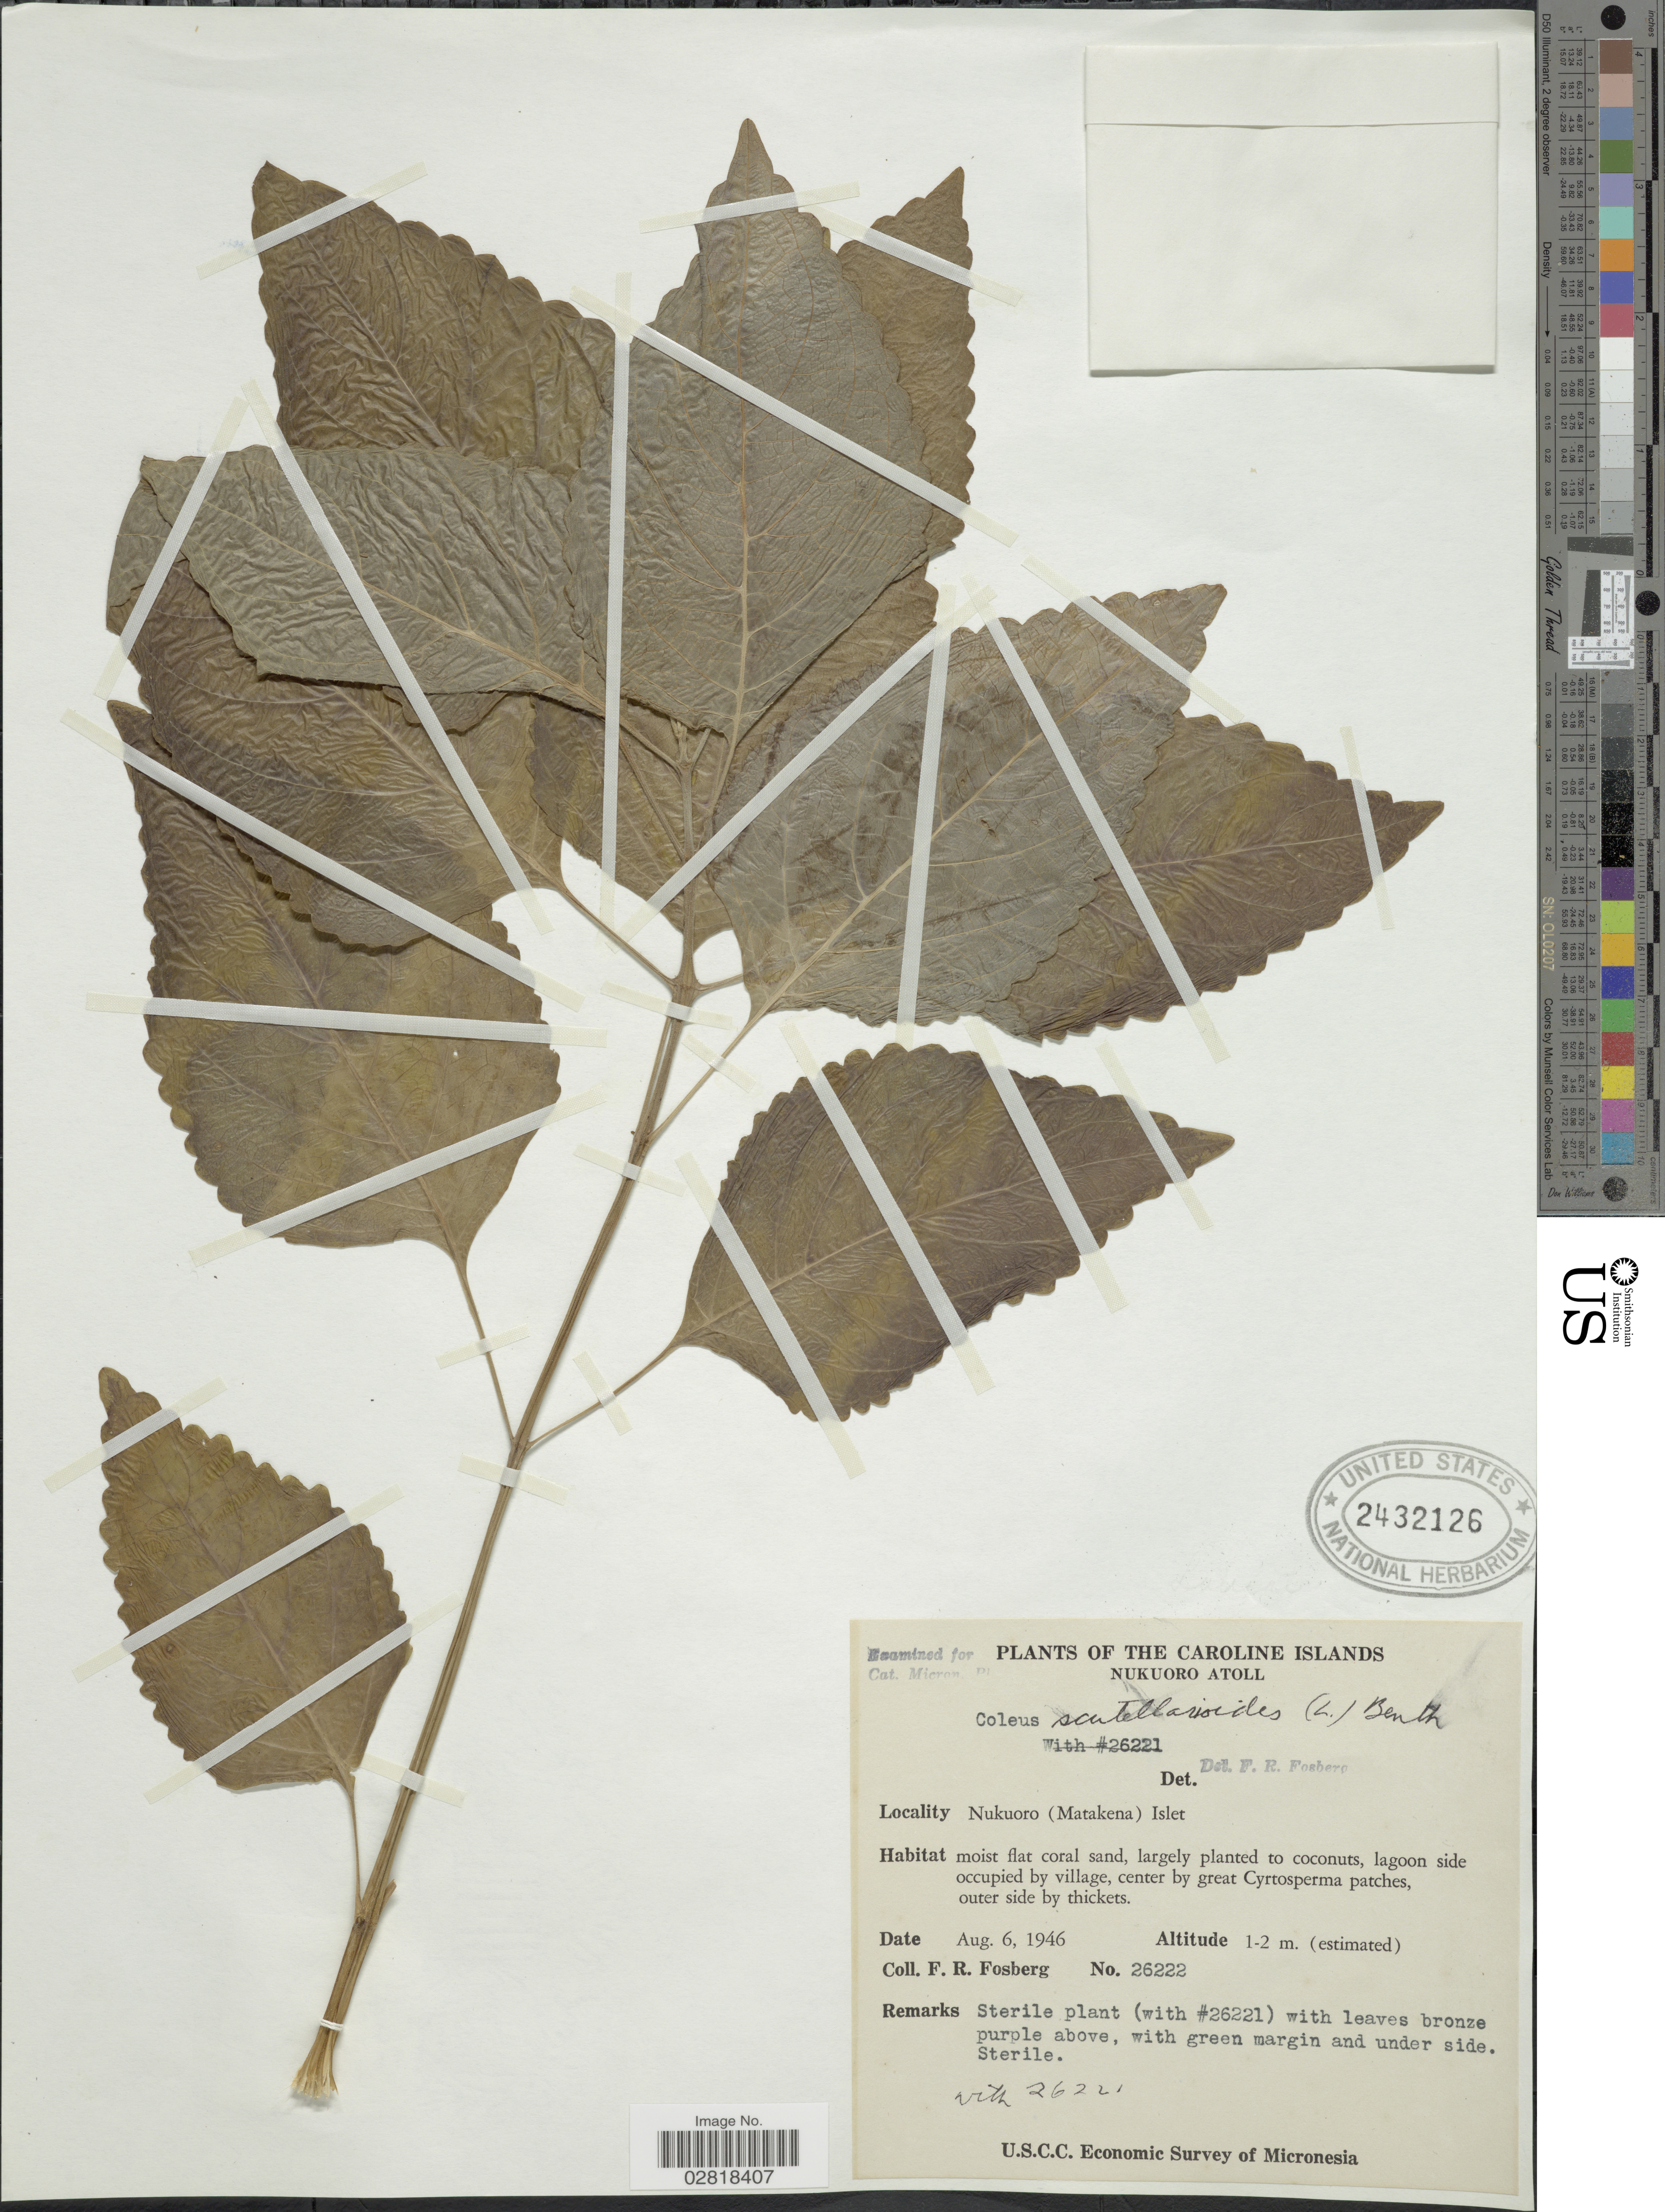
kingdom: Plantae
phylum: Tracheophyta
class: Magnoliopsida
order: Lamiales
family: Lamiaceae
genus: Coleus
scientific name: Coleus scutellarioides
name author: (L.) Benth.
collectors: F. R. Fosberg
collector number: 26222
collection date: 1946-08-06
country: Micronesia, Federated States of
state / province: Pohnpei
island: Nukuoro Atoll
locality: Caroline Islands. Nukuoro Atoll. Nukuoro (Matakena) Islet.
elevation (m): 1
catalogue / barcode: US 2432126